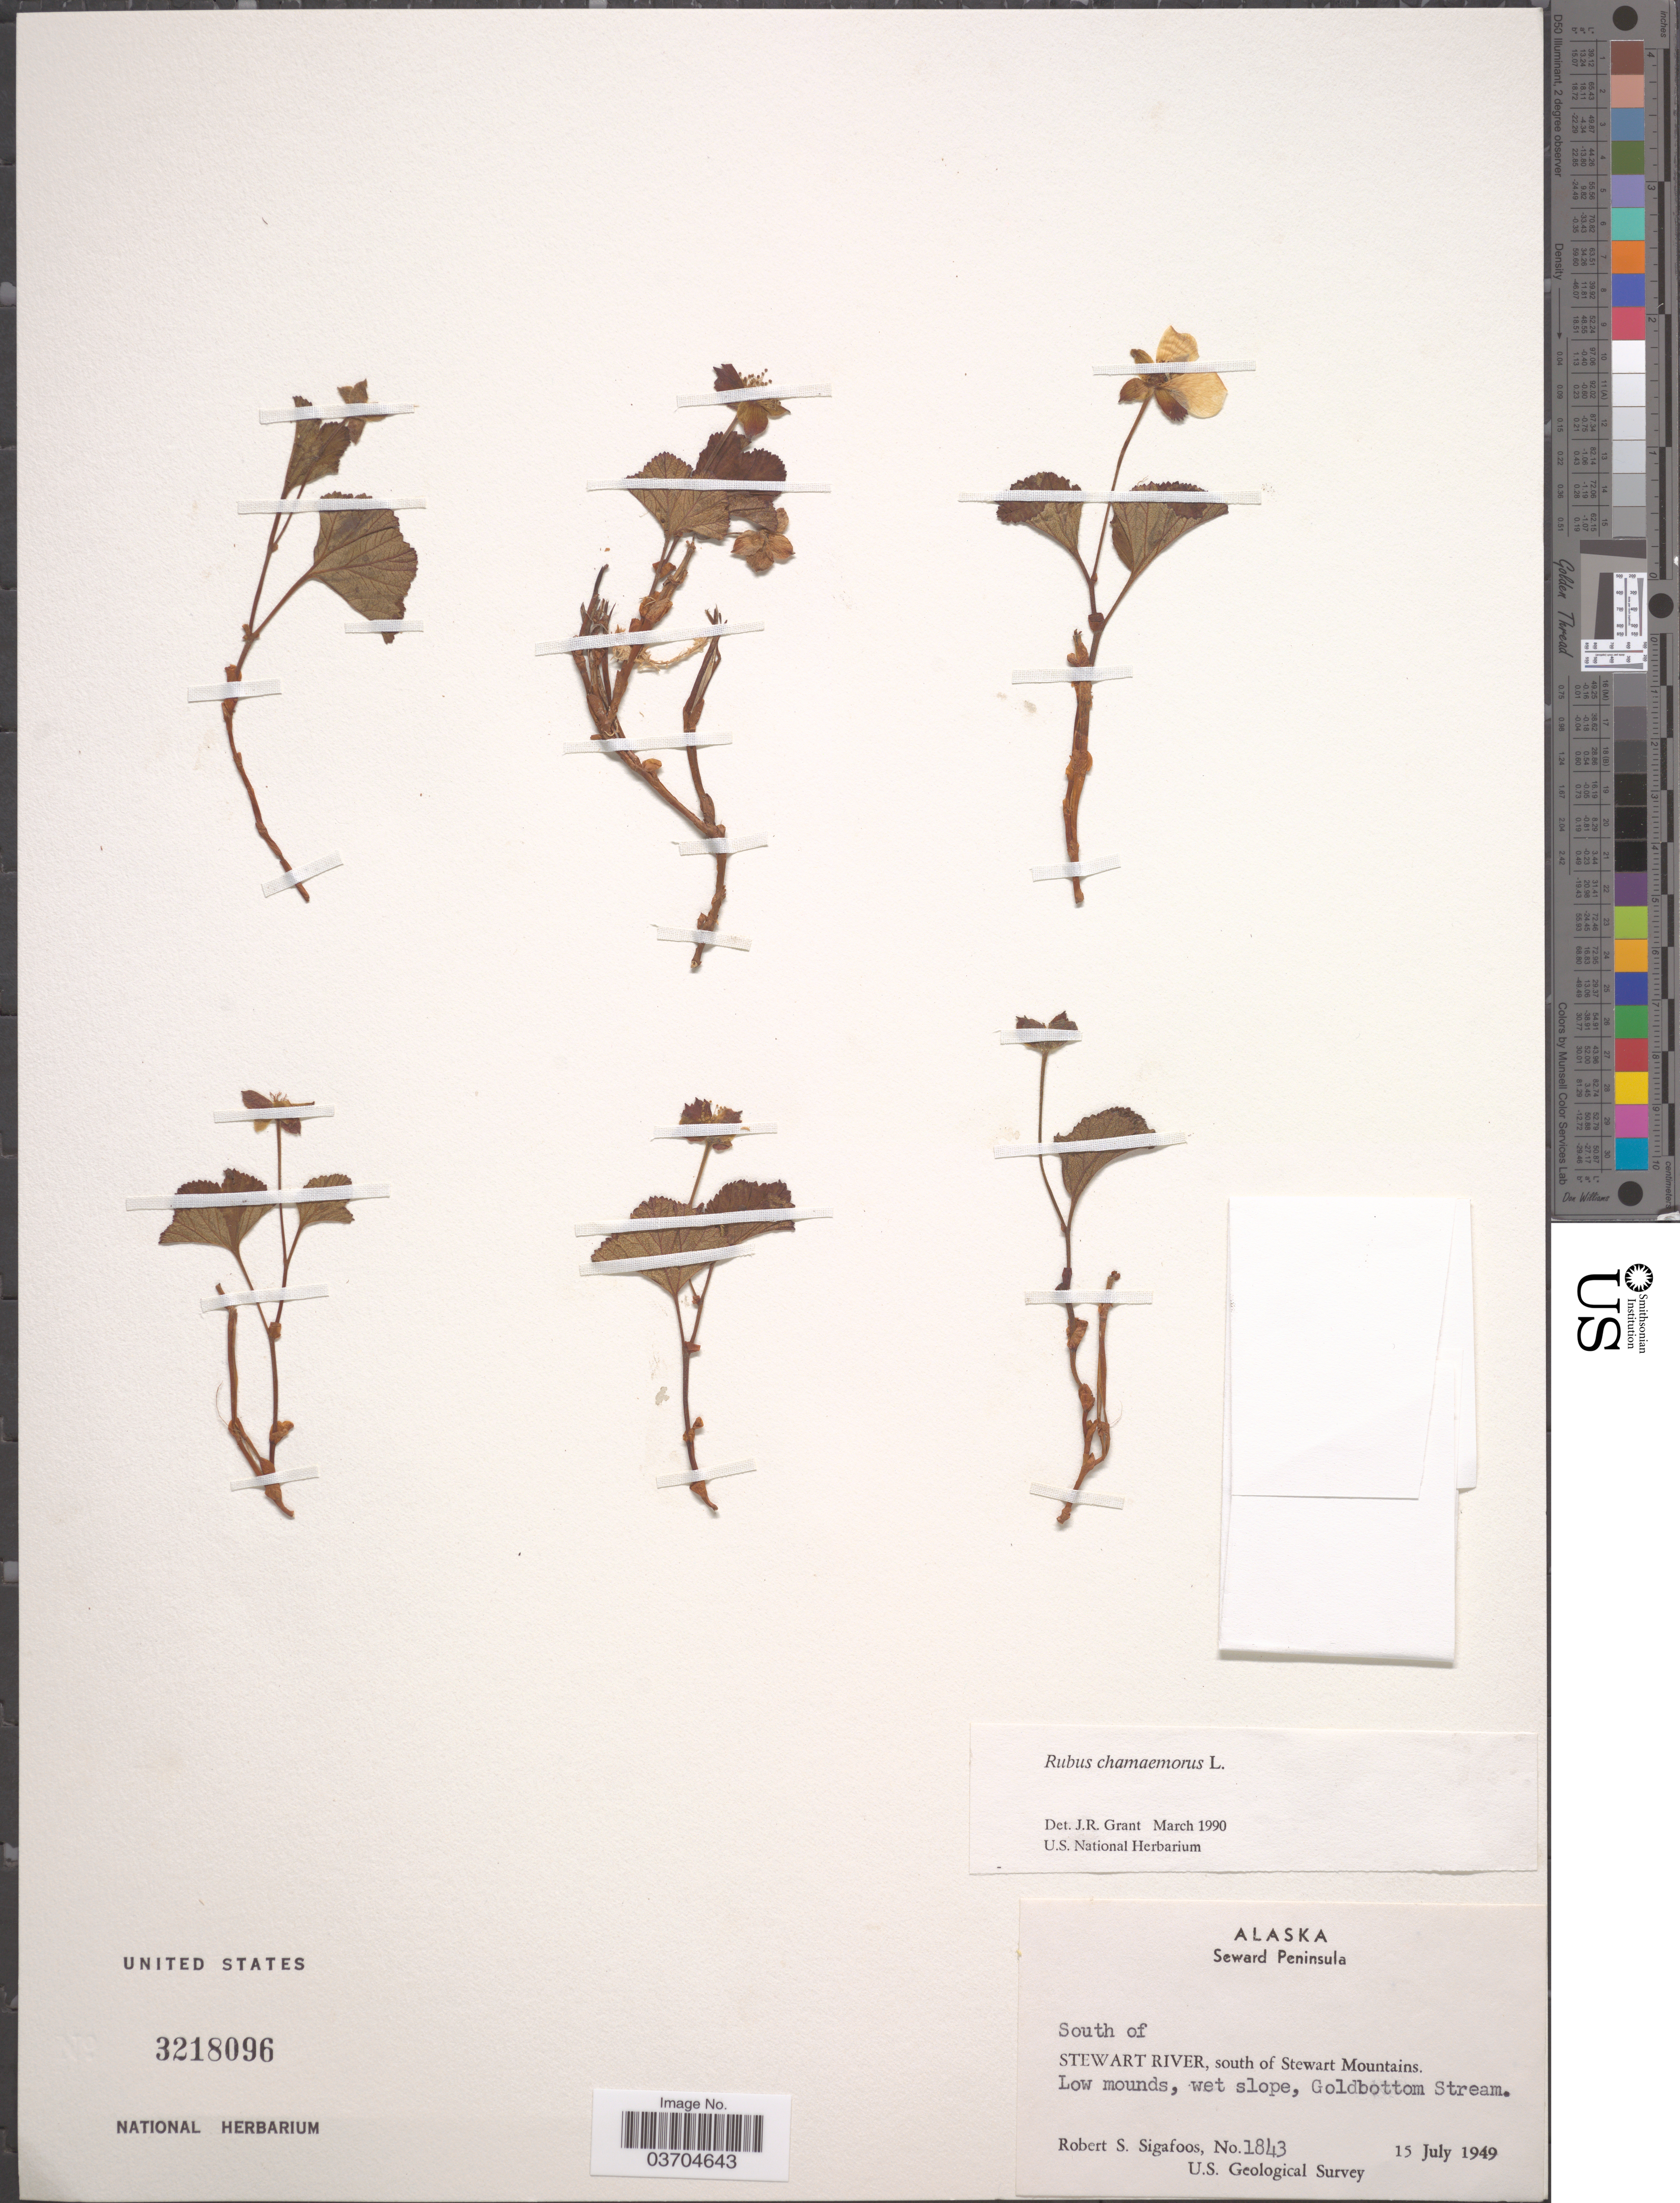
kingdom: Plantae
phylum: Tracheophyta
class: Magnoliopsida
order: Rosales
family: Rosaceae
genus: Rubus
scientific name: Rubus chamaemorus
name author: L.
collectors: R. Sigafoos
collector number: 1843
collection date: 1949-07-15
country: United States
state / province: Alaska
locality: Seward Peninsula. South of Stewart River, south of Stewart Mountains. Goldbottom Stream.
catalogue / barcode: US 3218096